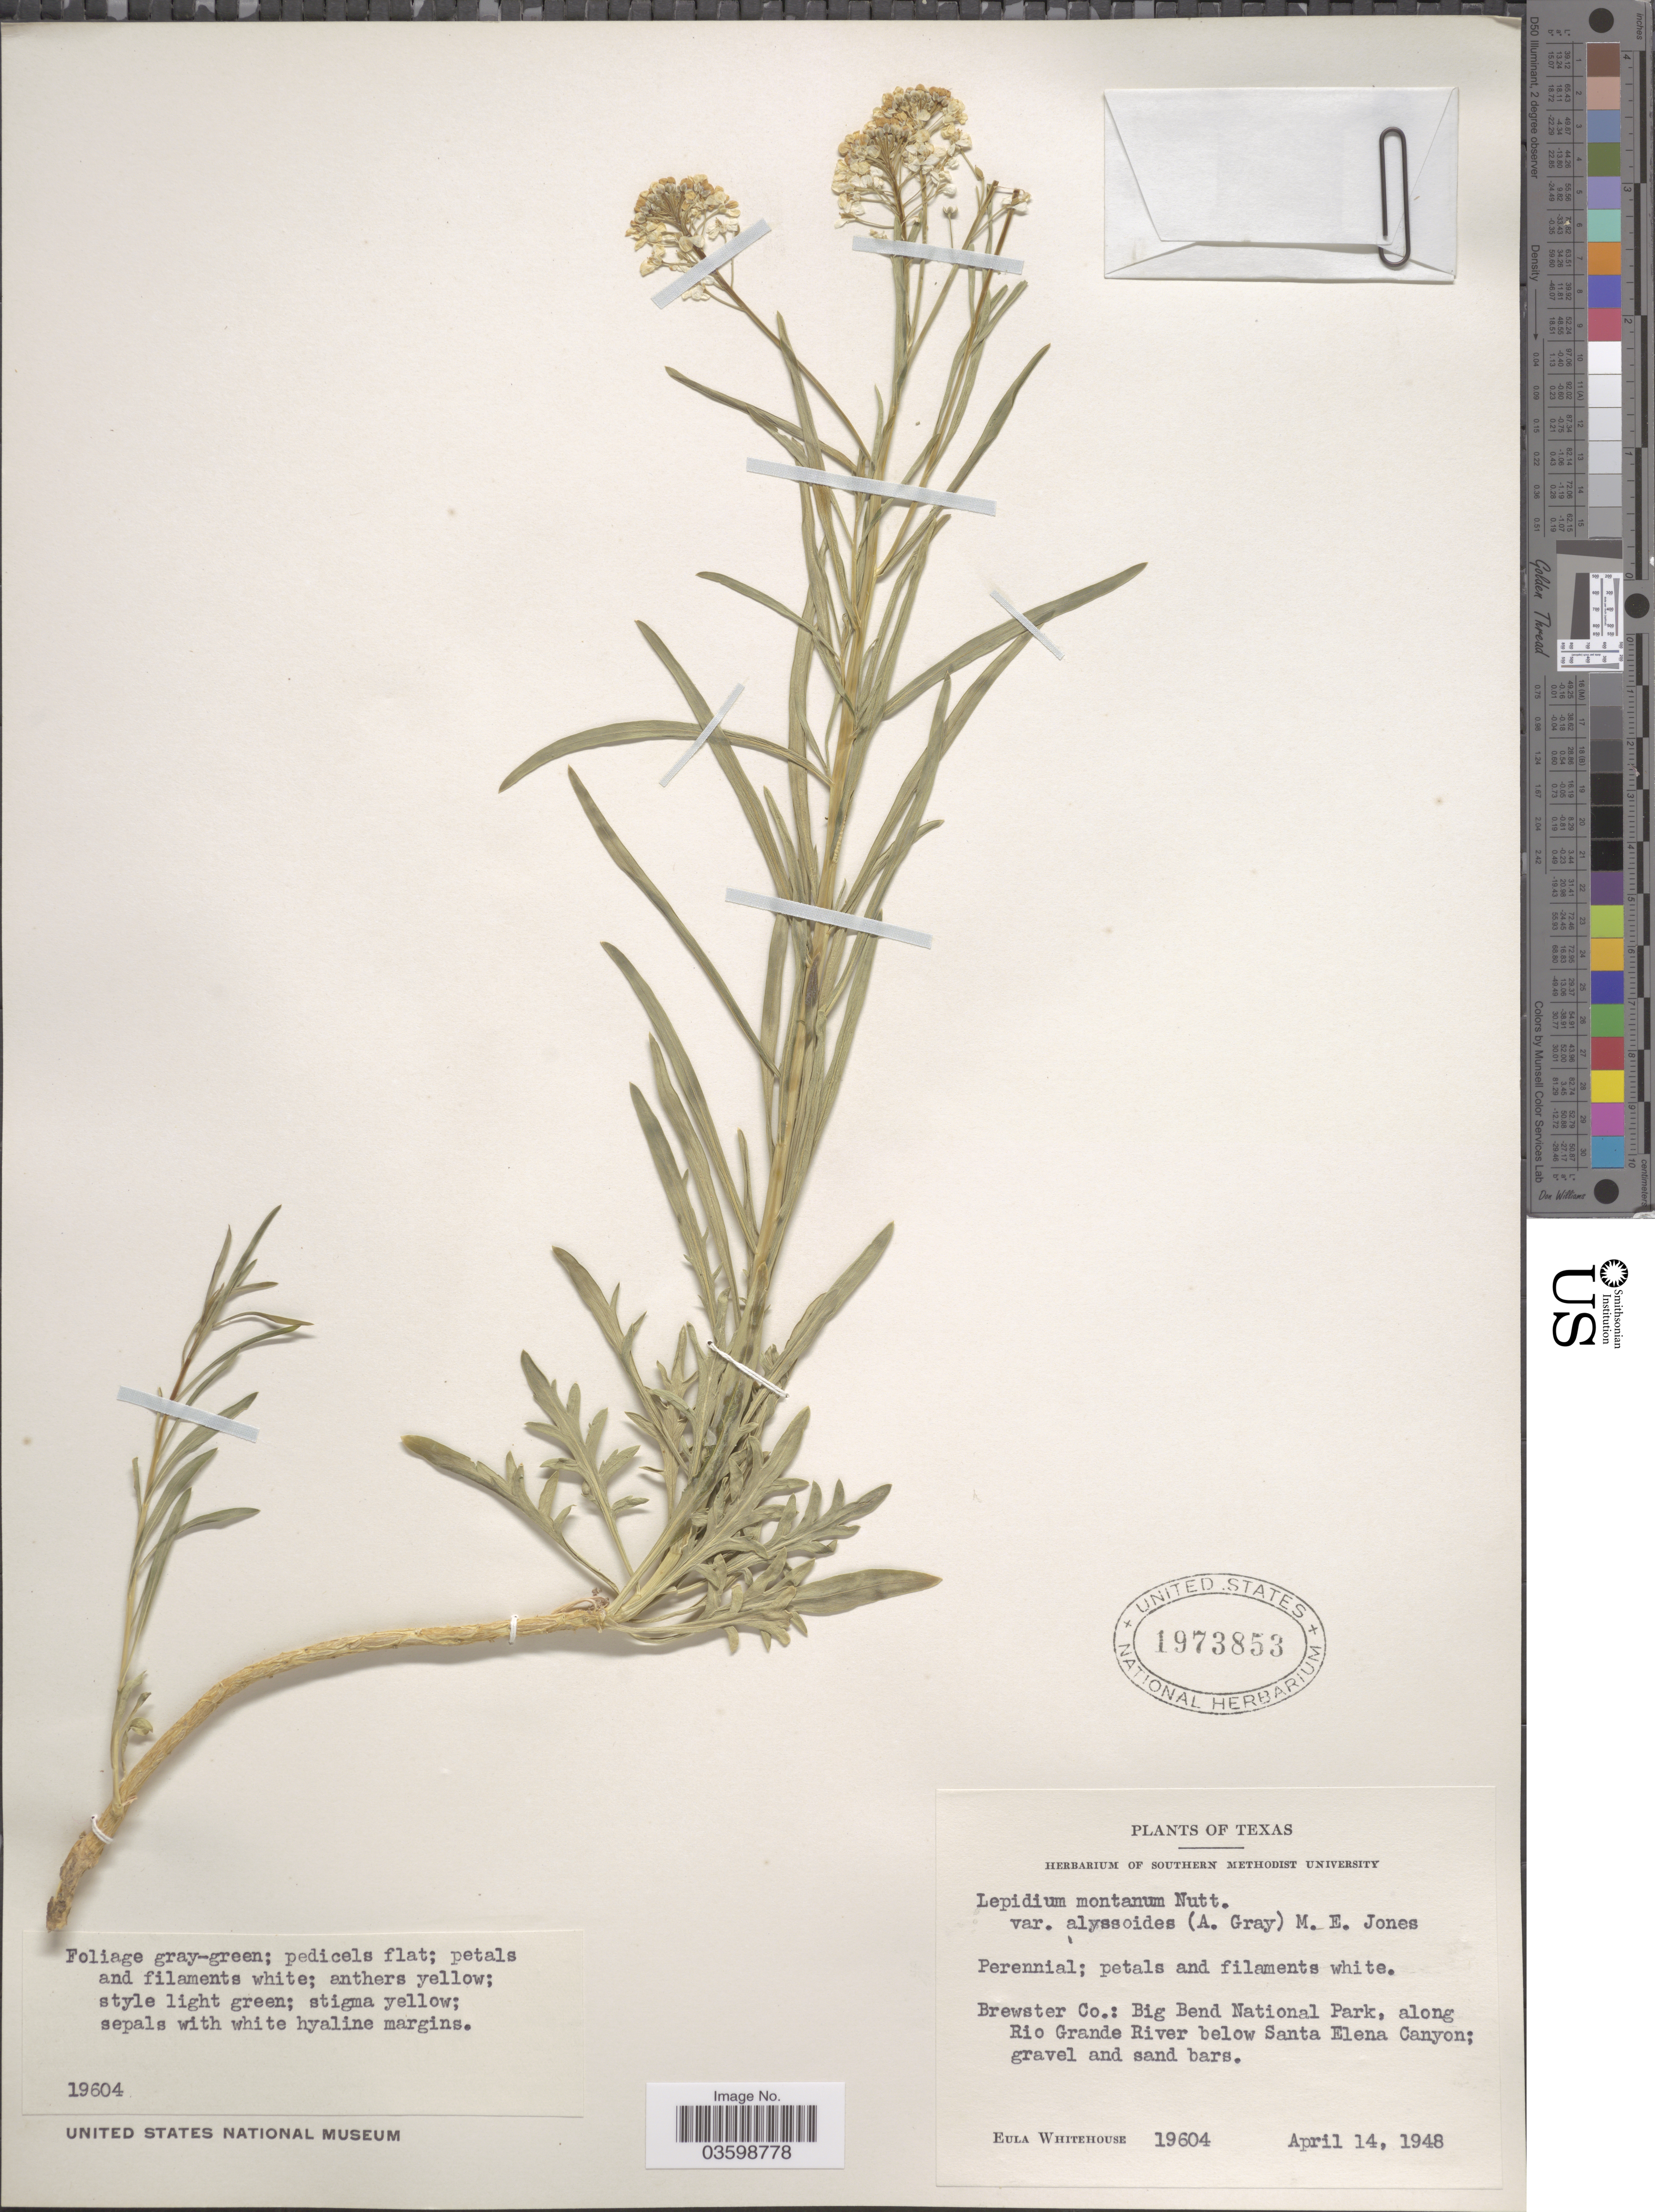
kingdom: Plantae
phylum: Tracheophyta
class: Magnoliopsida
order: Brassicales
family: Brassicaceae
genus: Lepidium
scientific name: Lepidium montanum var. alyssoides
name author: (A. Gray) M.E. Jones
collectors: E. Whitehouse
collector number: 19604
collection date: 1948-04-14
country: United States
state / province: Texas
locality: Brewster Co.: Big Bend National Park, along Rio Grande River below Santa Elena Canyon.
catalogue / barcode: US 1973853